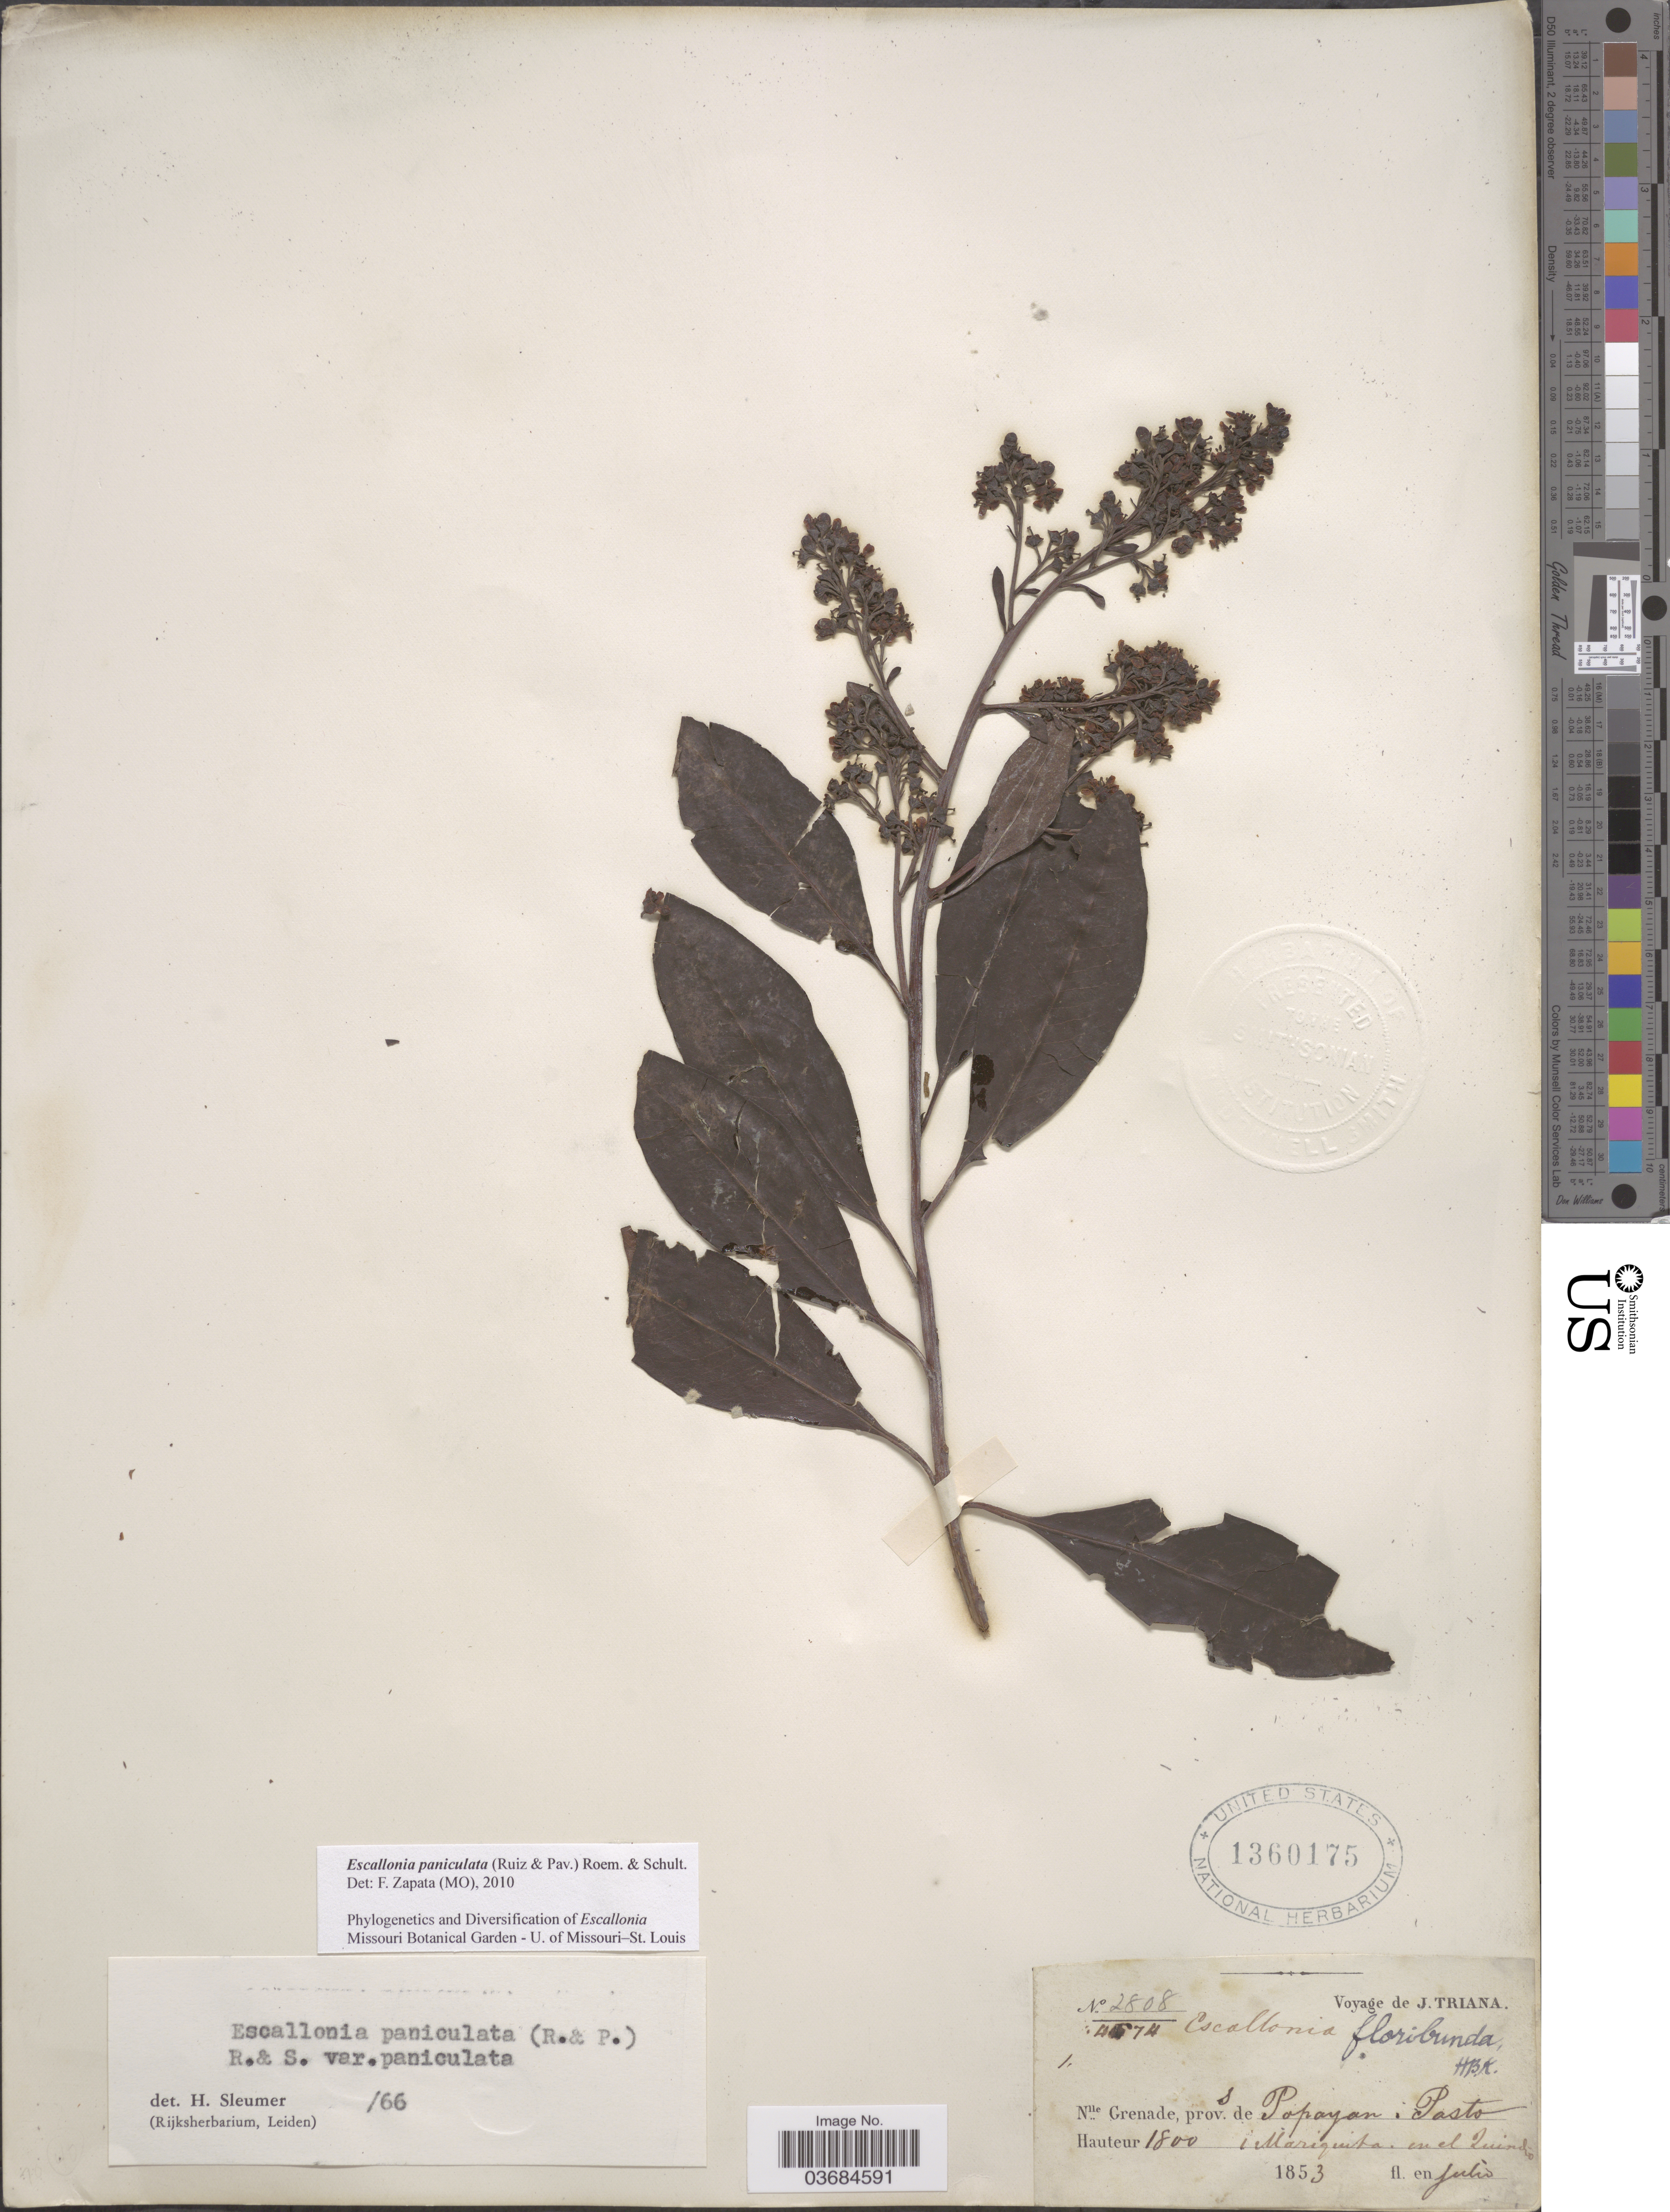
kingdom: Plantae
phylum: Tracheophyta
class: Magnoliopsida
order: Escalloniales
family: Escalloniaceae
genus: Escallonia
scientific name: Escallonia paniculata var. paniculata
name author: (Ruiz & Pav.) Roem. & Schult.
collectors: J. Triana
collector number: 2808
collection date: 1853-07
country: Colombia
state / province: Quindío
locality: Nlle Grenade, prov. s de Popayan. Pasto. I Mariquita en el Quindio.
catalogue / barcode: US 1360175